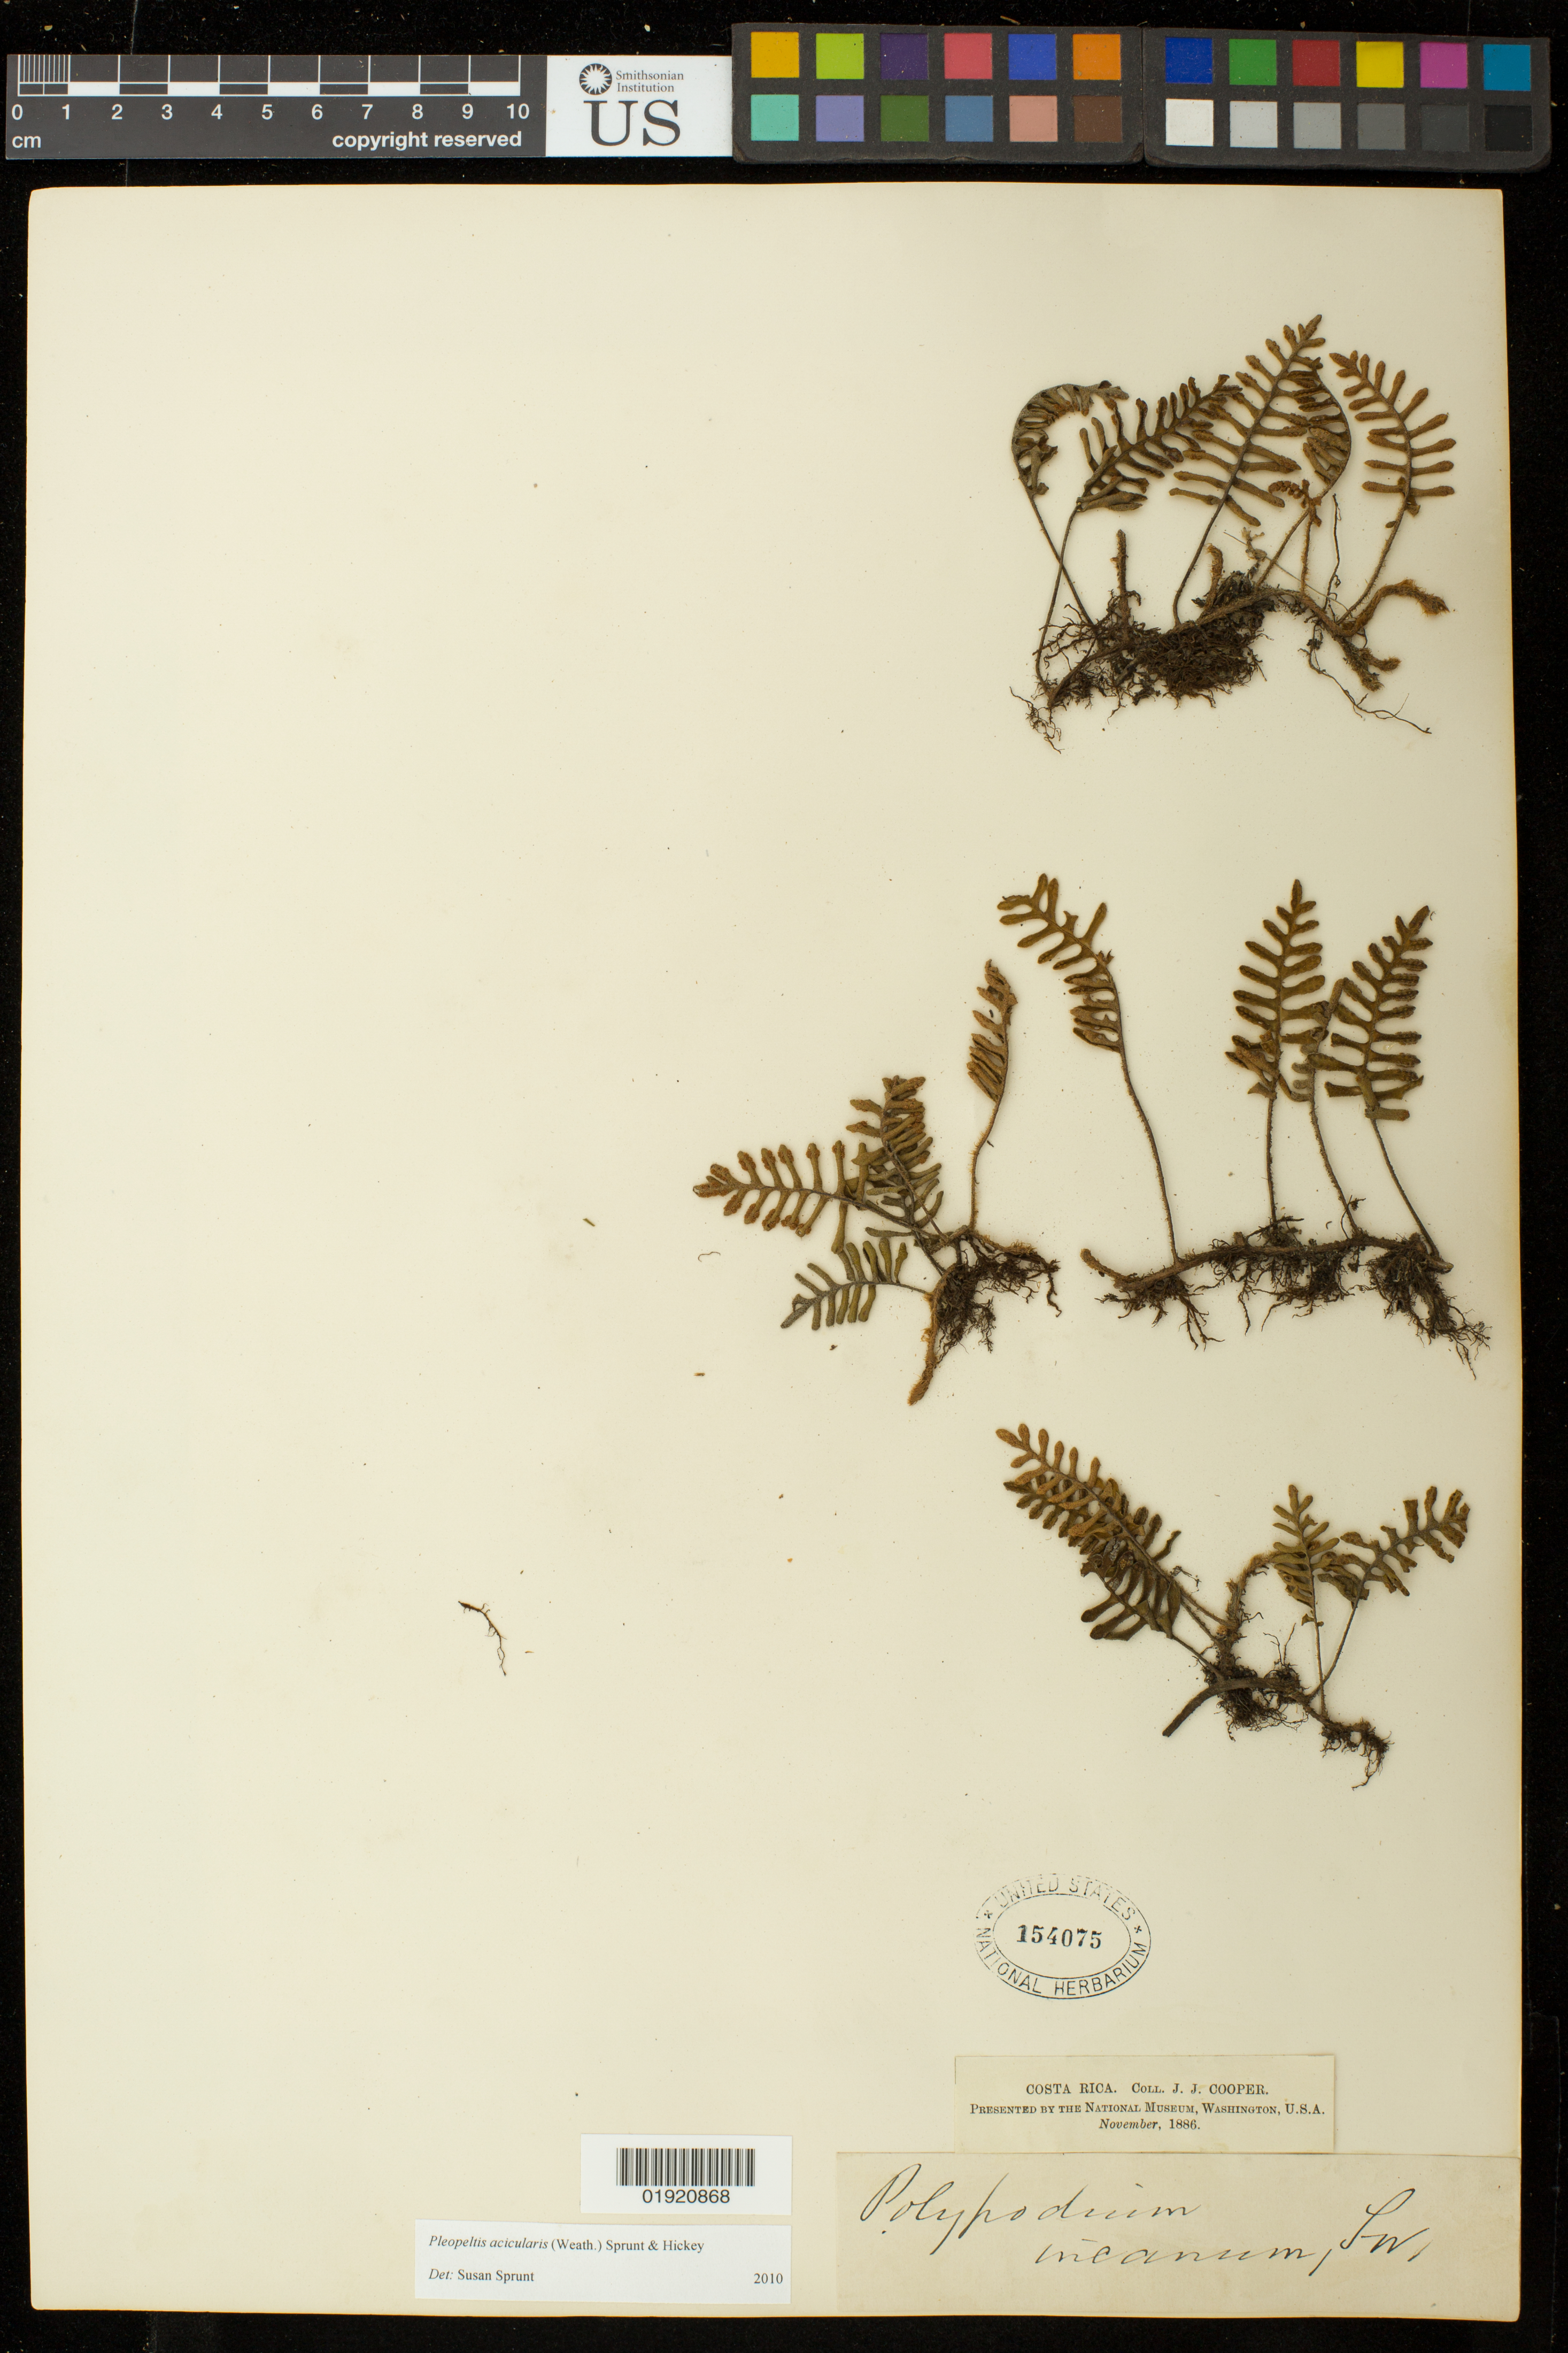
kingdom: Plantae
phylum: Tracheophyta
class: Polypodiopsida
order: Polypodiales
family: Polypodiaceae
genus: Pleopeltis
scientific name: Pleopeltis acicularis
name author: (Weath.) A.R. Sm. & Krömer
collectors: J. J. Cooper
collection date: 1886-11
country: Costa Rica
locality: Costa Rica.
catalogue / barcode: US 154075